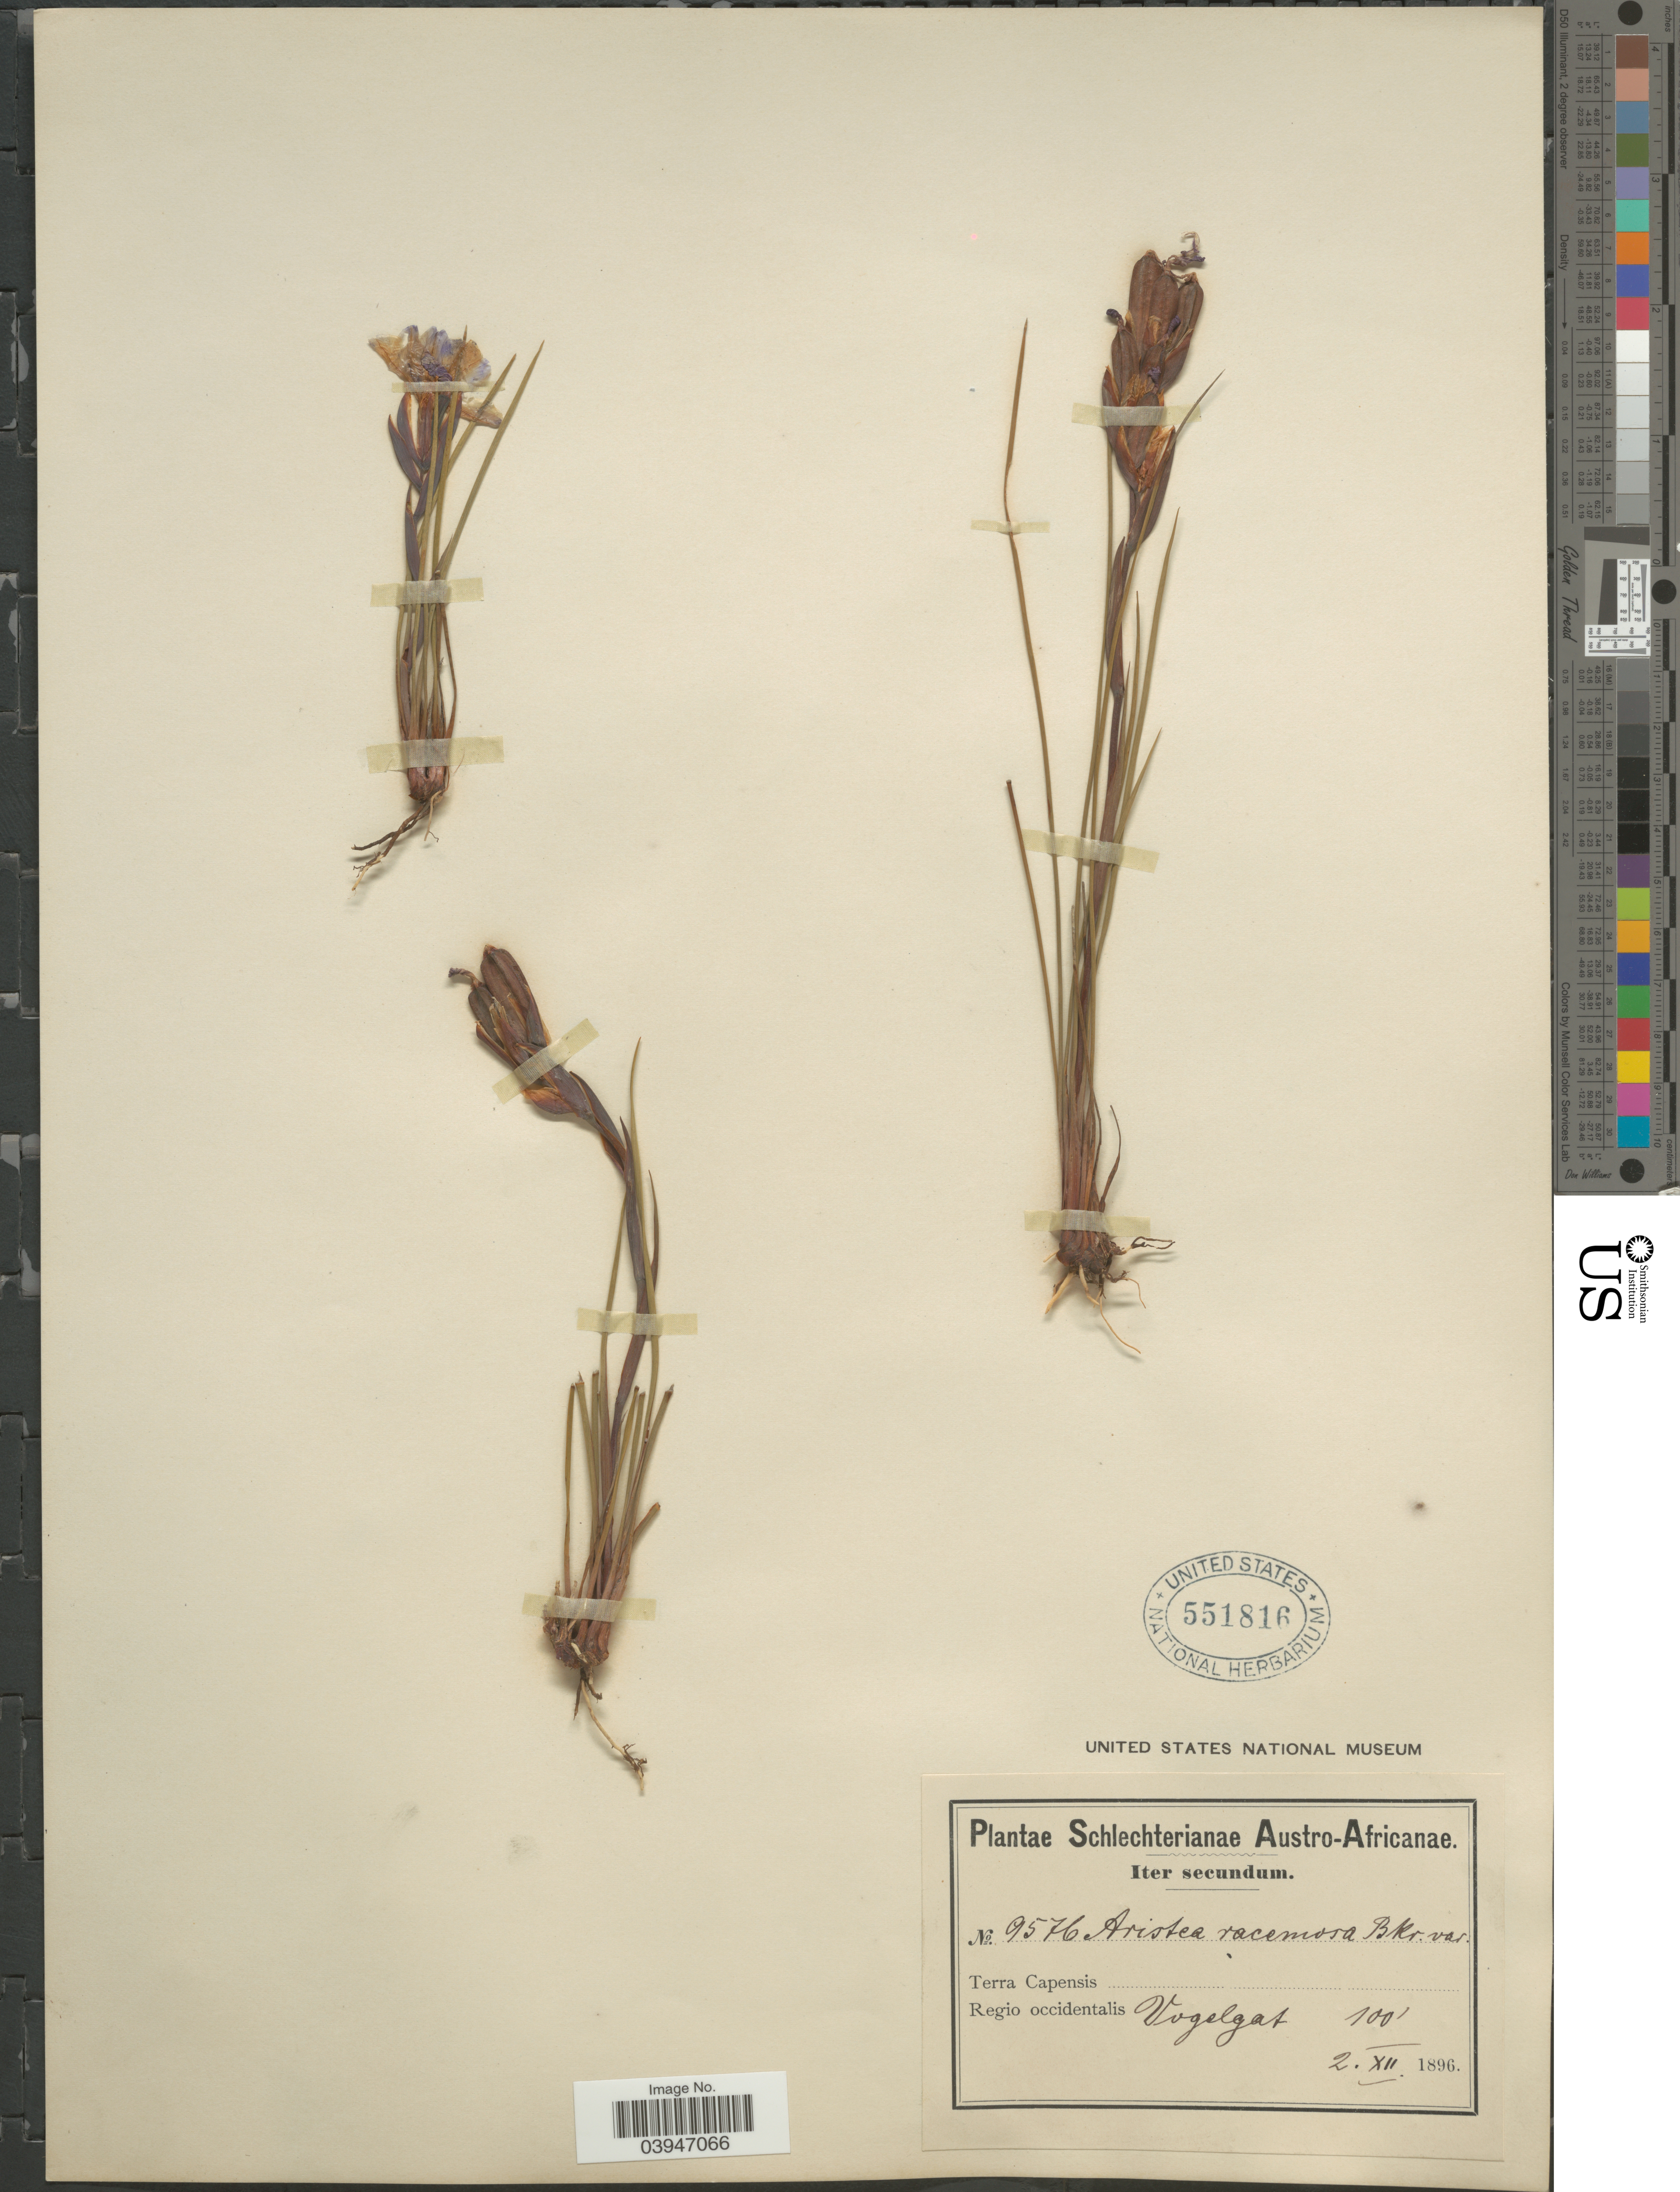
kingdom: Plantae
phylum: Tracheophyta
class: Liliopsida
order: Asparagales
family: Iridaceae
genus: Aristea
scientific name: Aristea racemosa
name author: Baker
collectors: Schlechter, --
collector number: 9576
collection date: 1896-12-02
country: South Africa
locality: Austro-Africanae. Terra Capensis. Regio occidentalis. Vogelgat.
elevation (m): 30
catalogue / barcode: US 551816